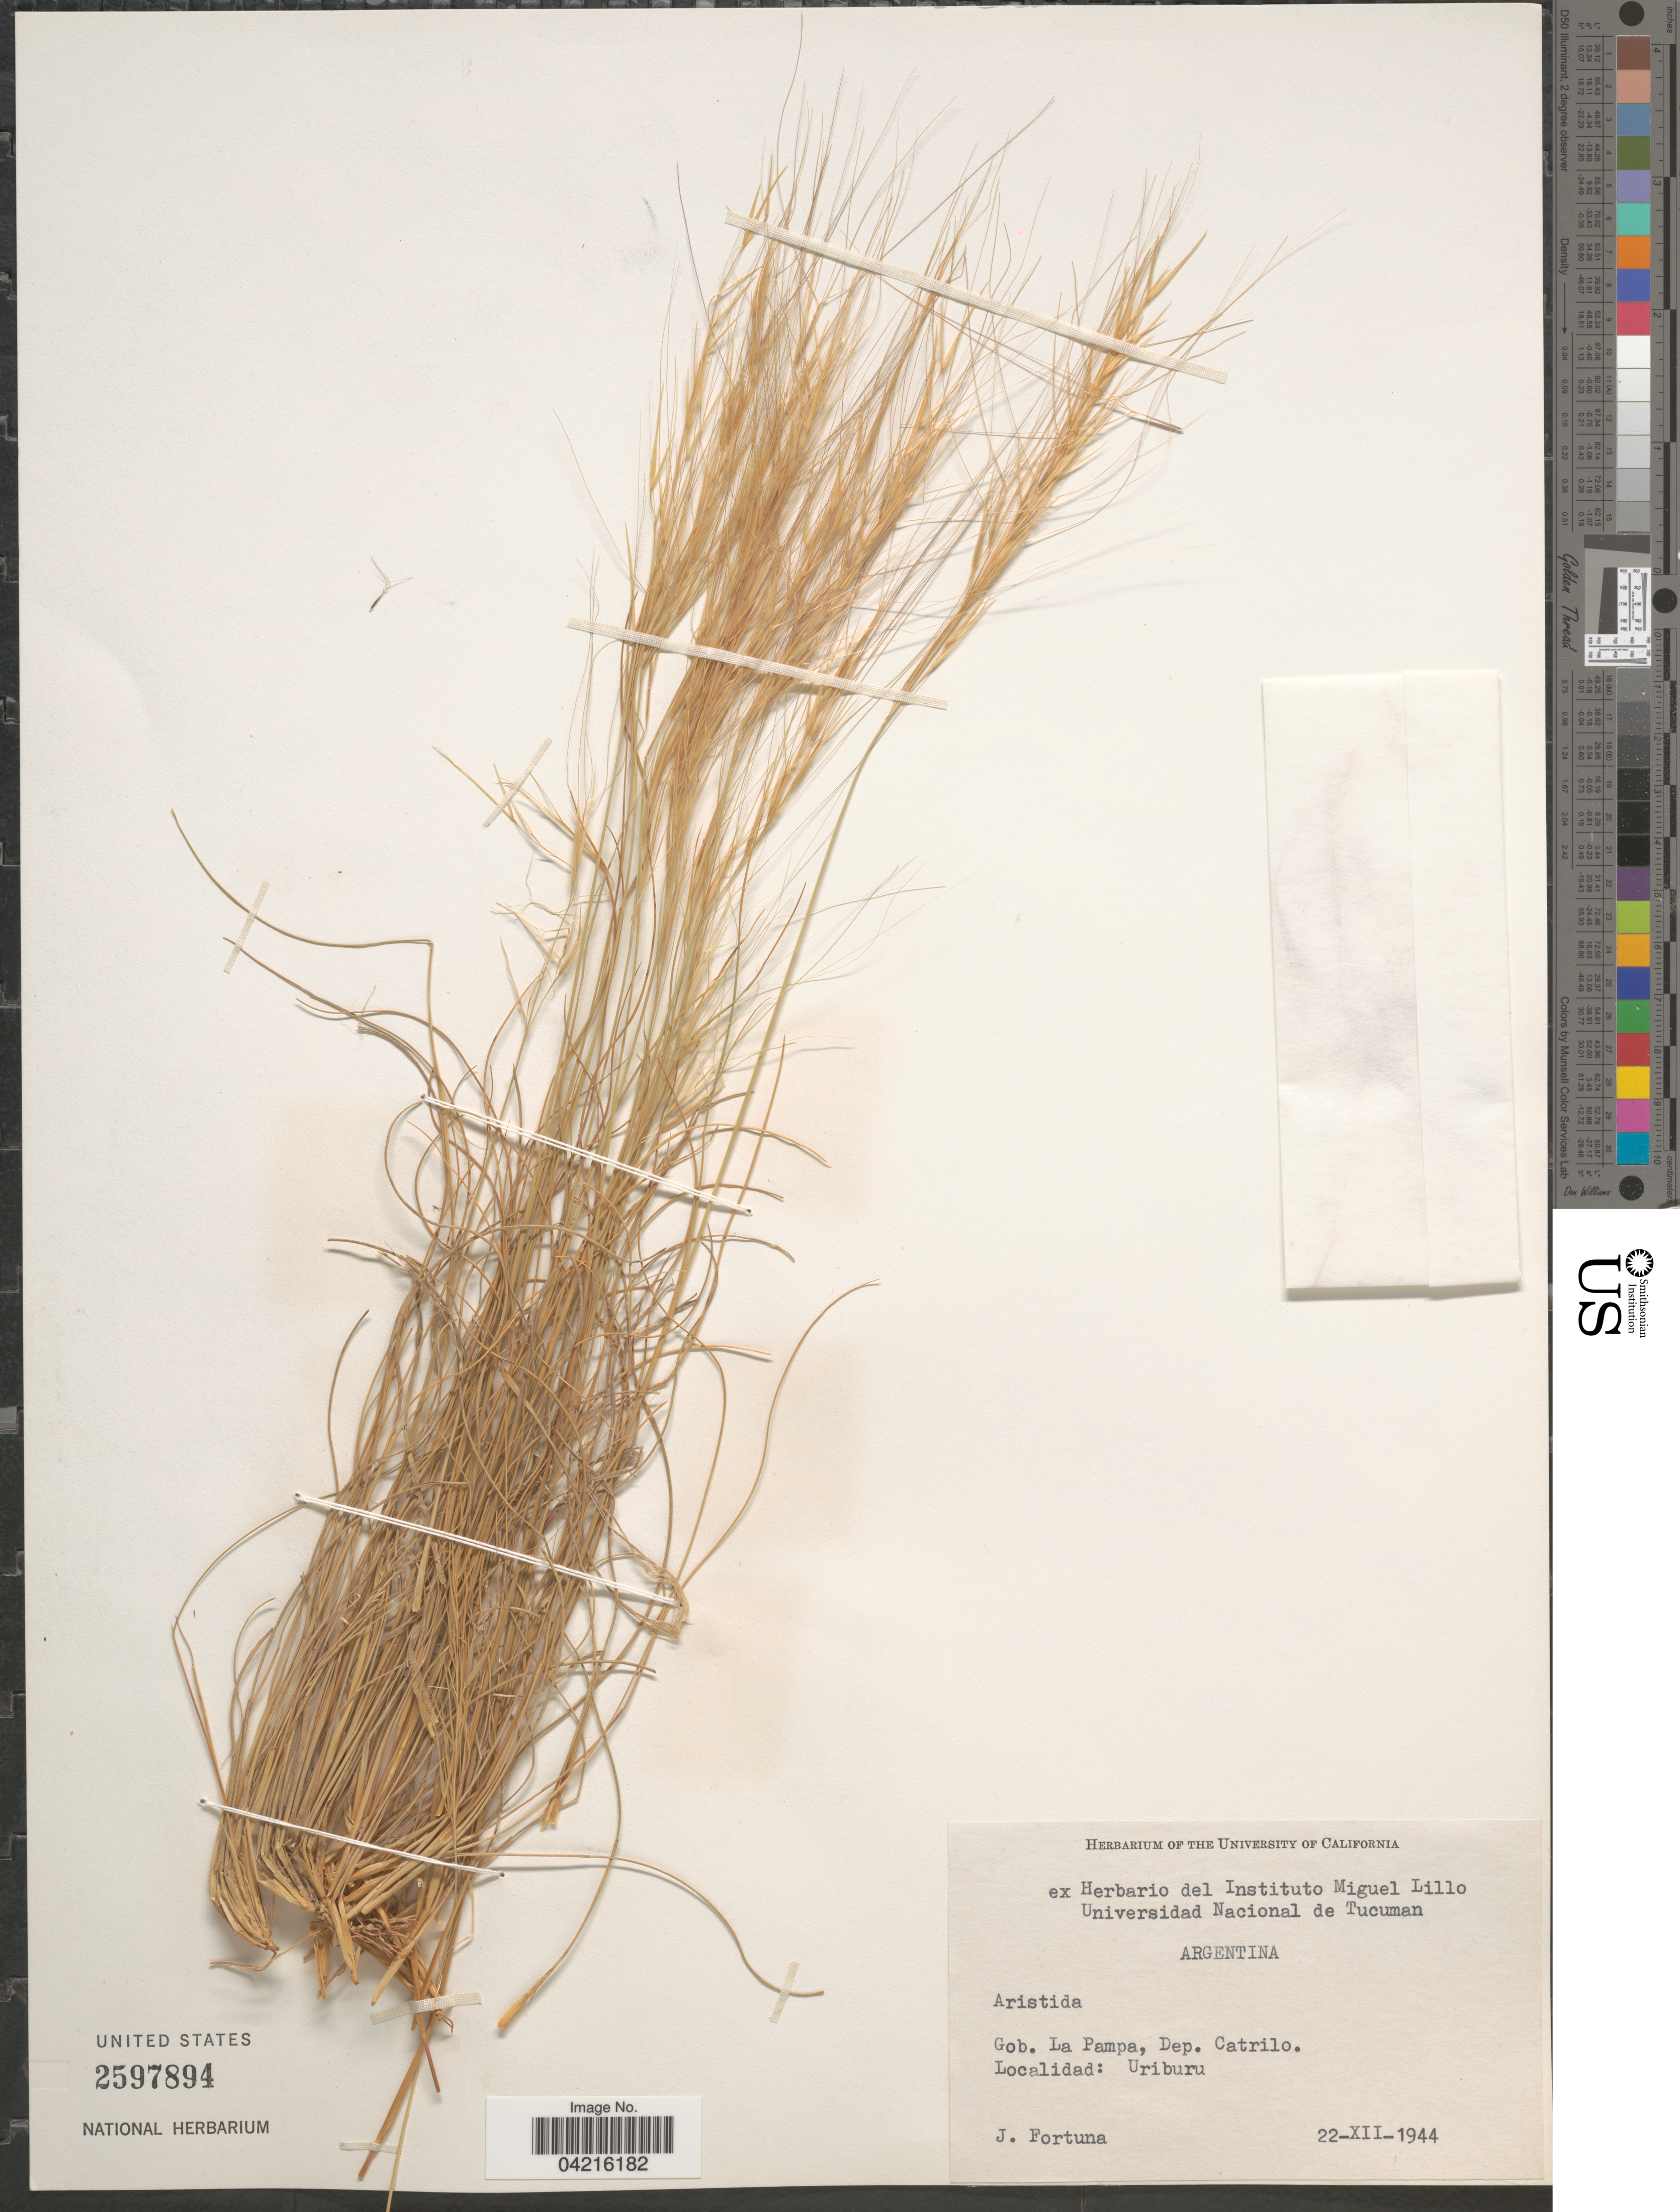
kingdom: Plantae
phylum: Tracheophyta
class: Liliopsida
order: Poales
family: Poaceae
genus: Aristida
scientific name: Aristida sp.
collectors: J. Fortuna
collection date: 1944-12-22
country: Argentina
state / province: La Pampa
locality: Gob. La Pampa, Dep. Catrilo. Uriburu.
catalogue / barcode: US 2597894